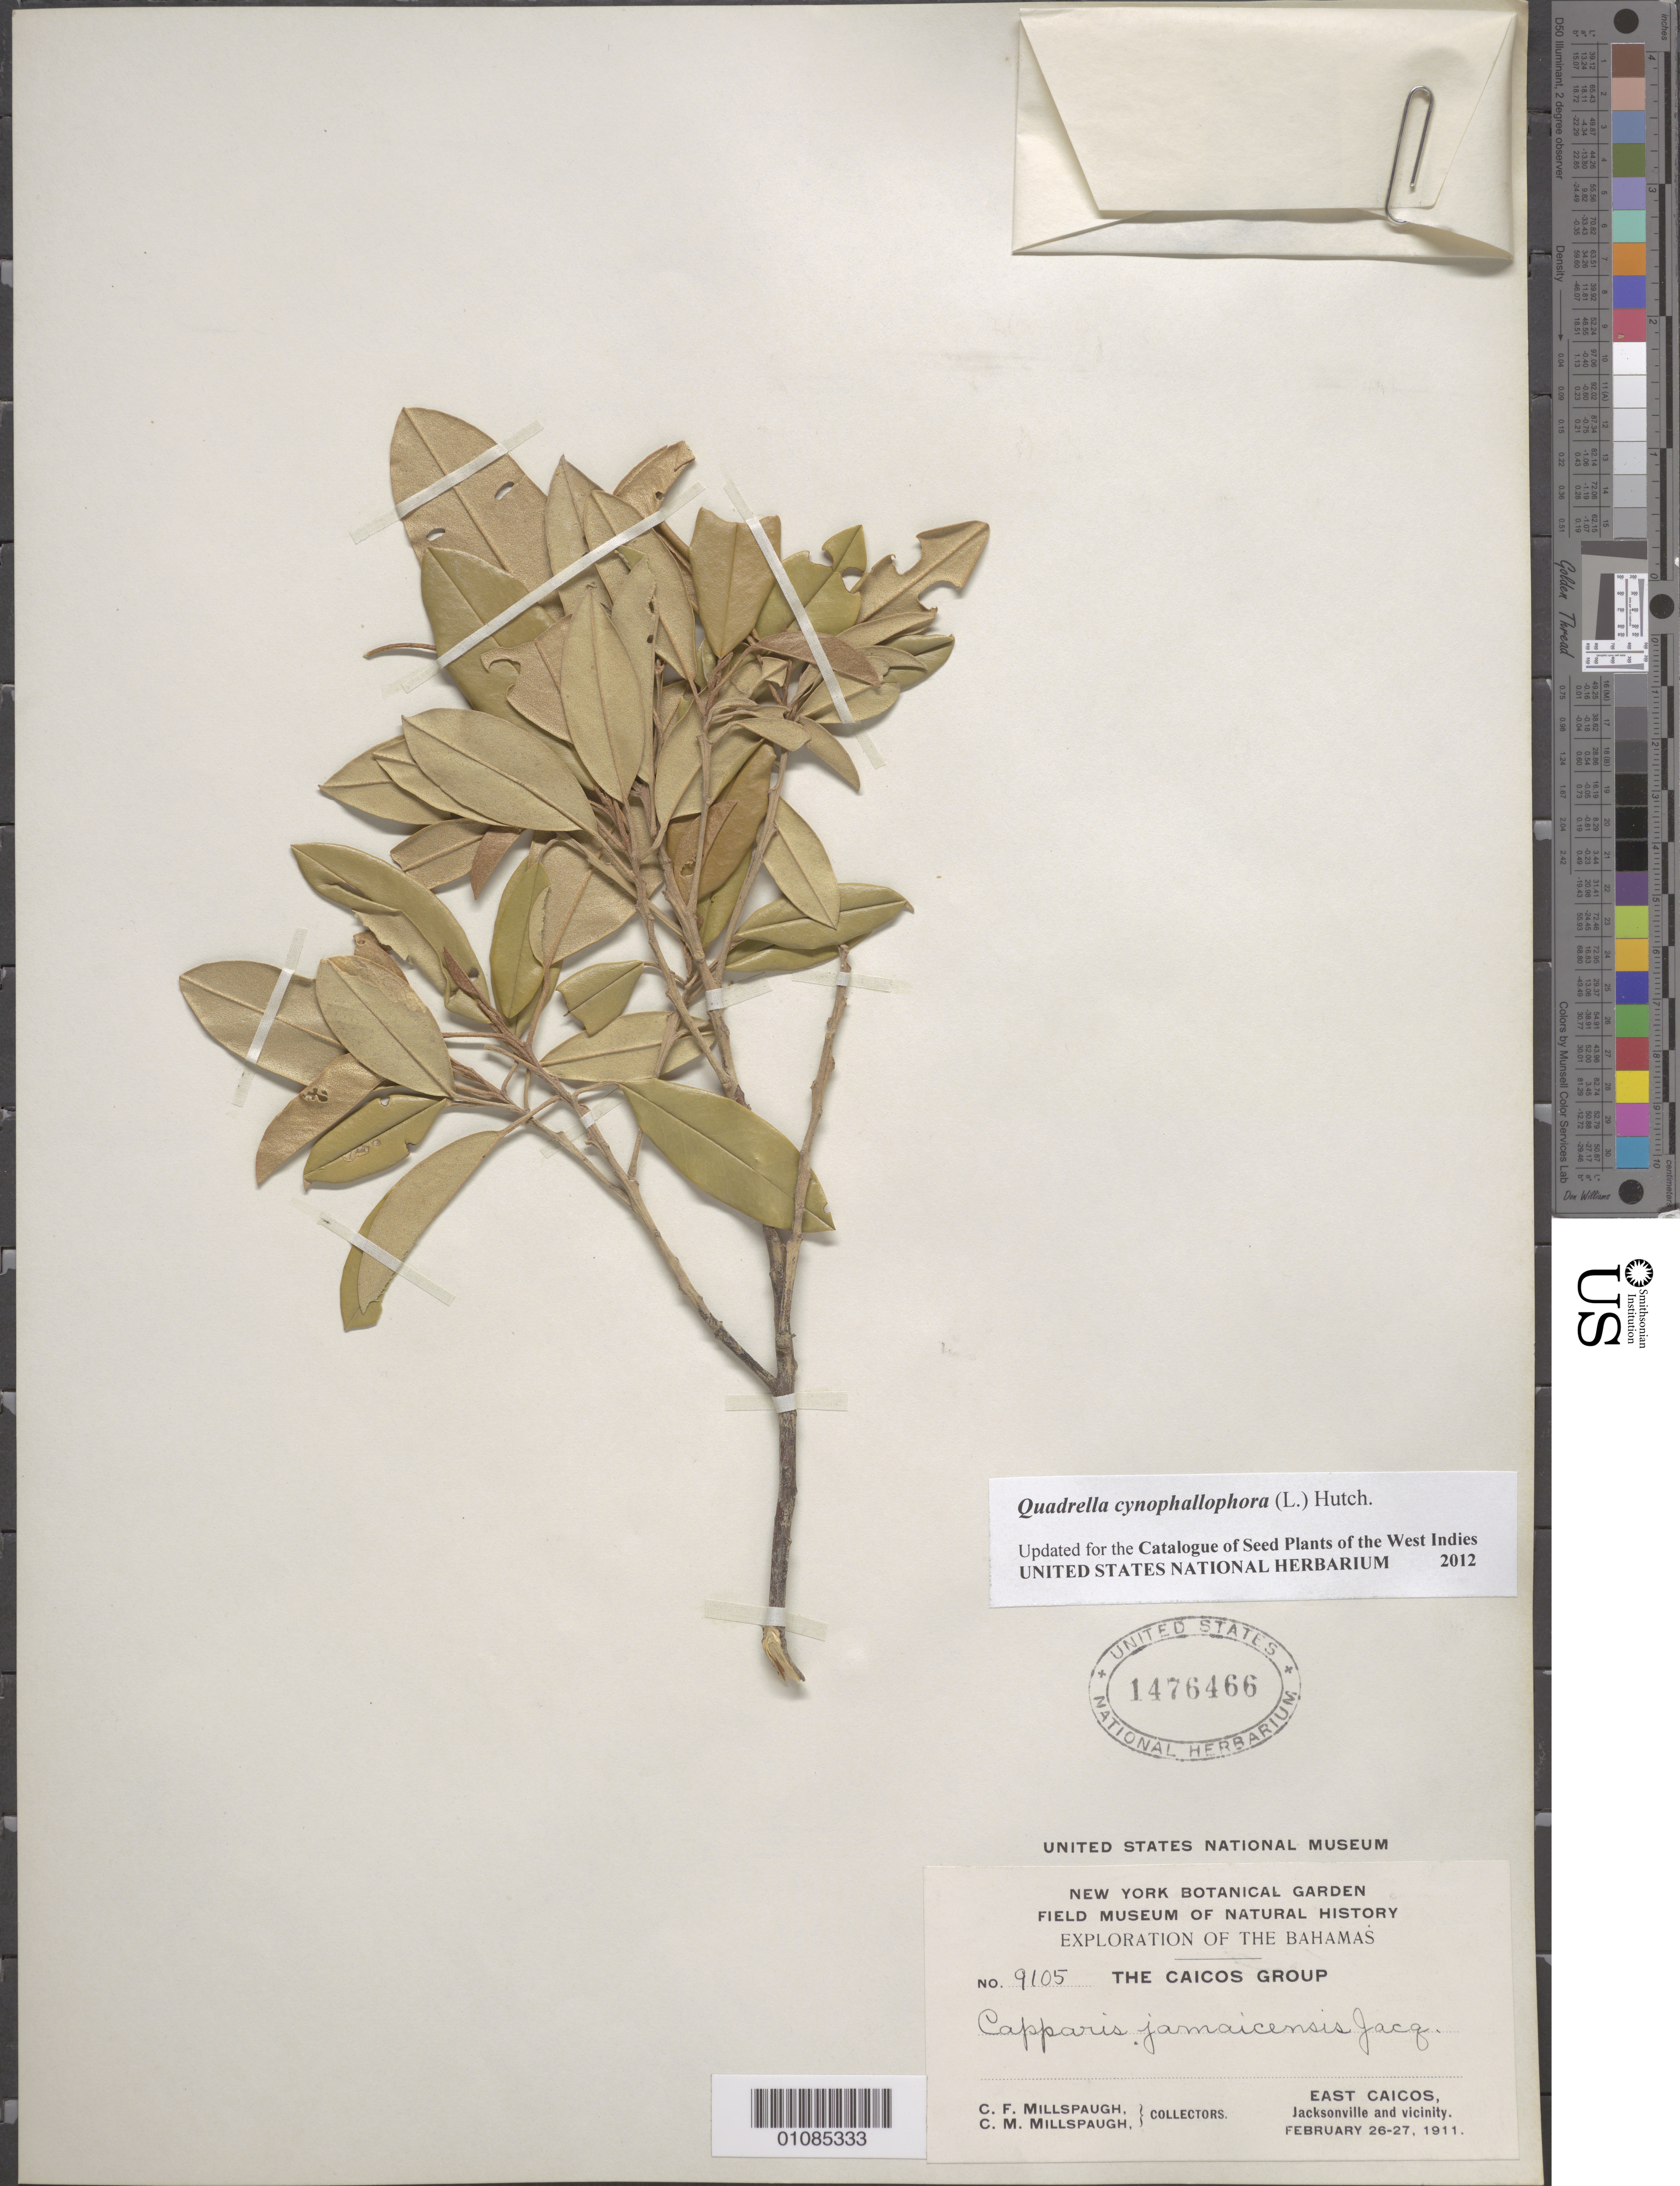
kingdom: Plantae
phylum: Tracheophyta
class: Magnoliopsida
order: Brassicales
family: Capparaceae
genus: Quadrella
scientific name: Quadrella cynophallophora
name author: (L.) Hutch.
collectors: C. F. Millspaugh & C. Millspaugh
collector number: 9105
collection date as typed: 26 Feb 1911 to 27 Feb 1911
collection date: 1911-02-26/1911-02-27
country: Turks and Caicos Islands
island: East Caicos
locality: The Bahamas: The Caicos Group: East Caicos: Jacksonville and vicinity.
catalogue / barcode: US 1476466